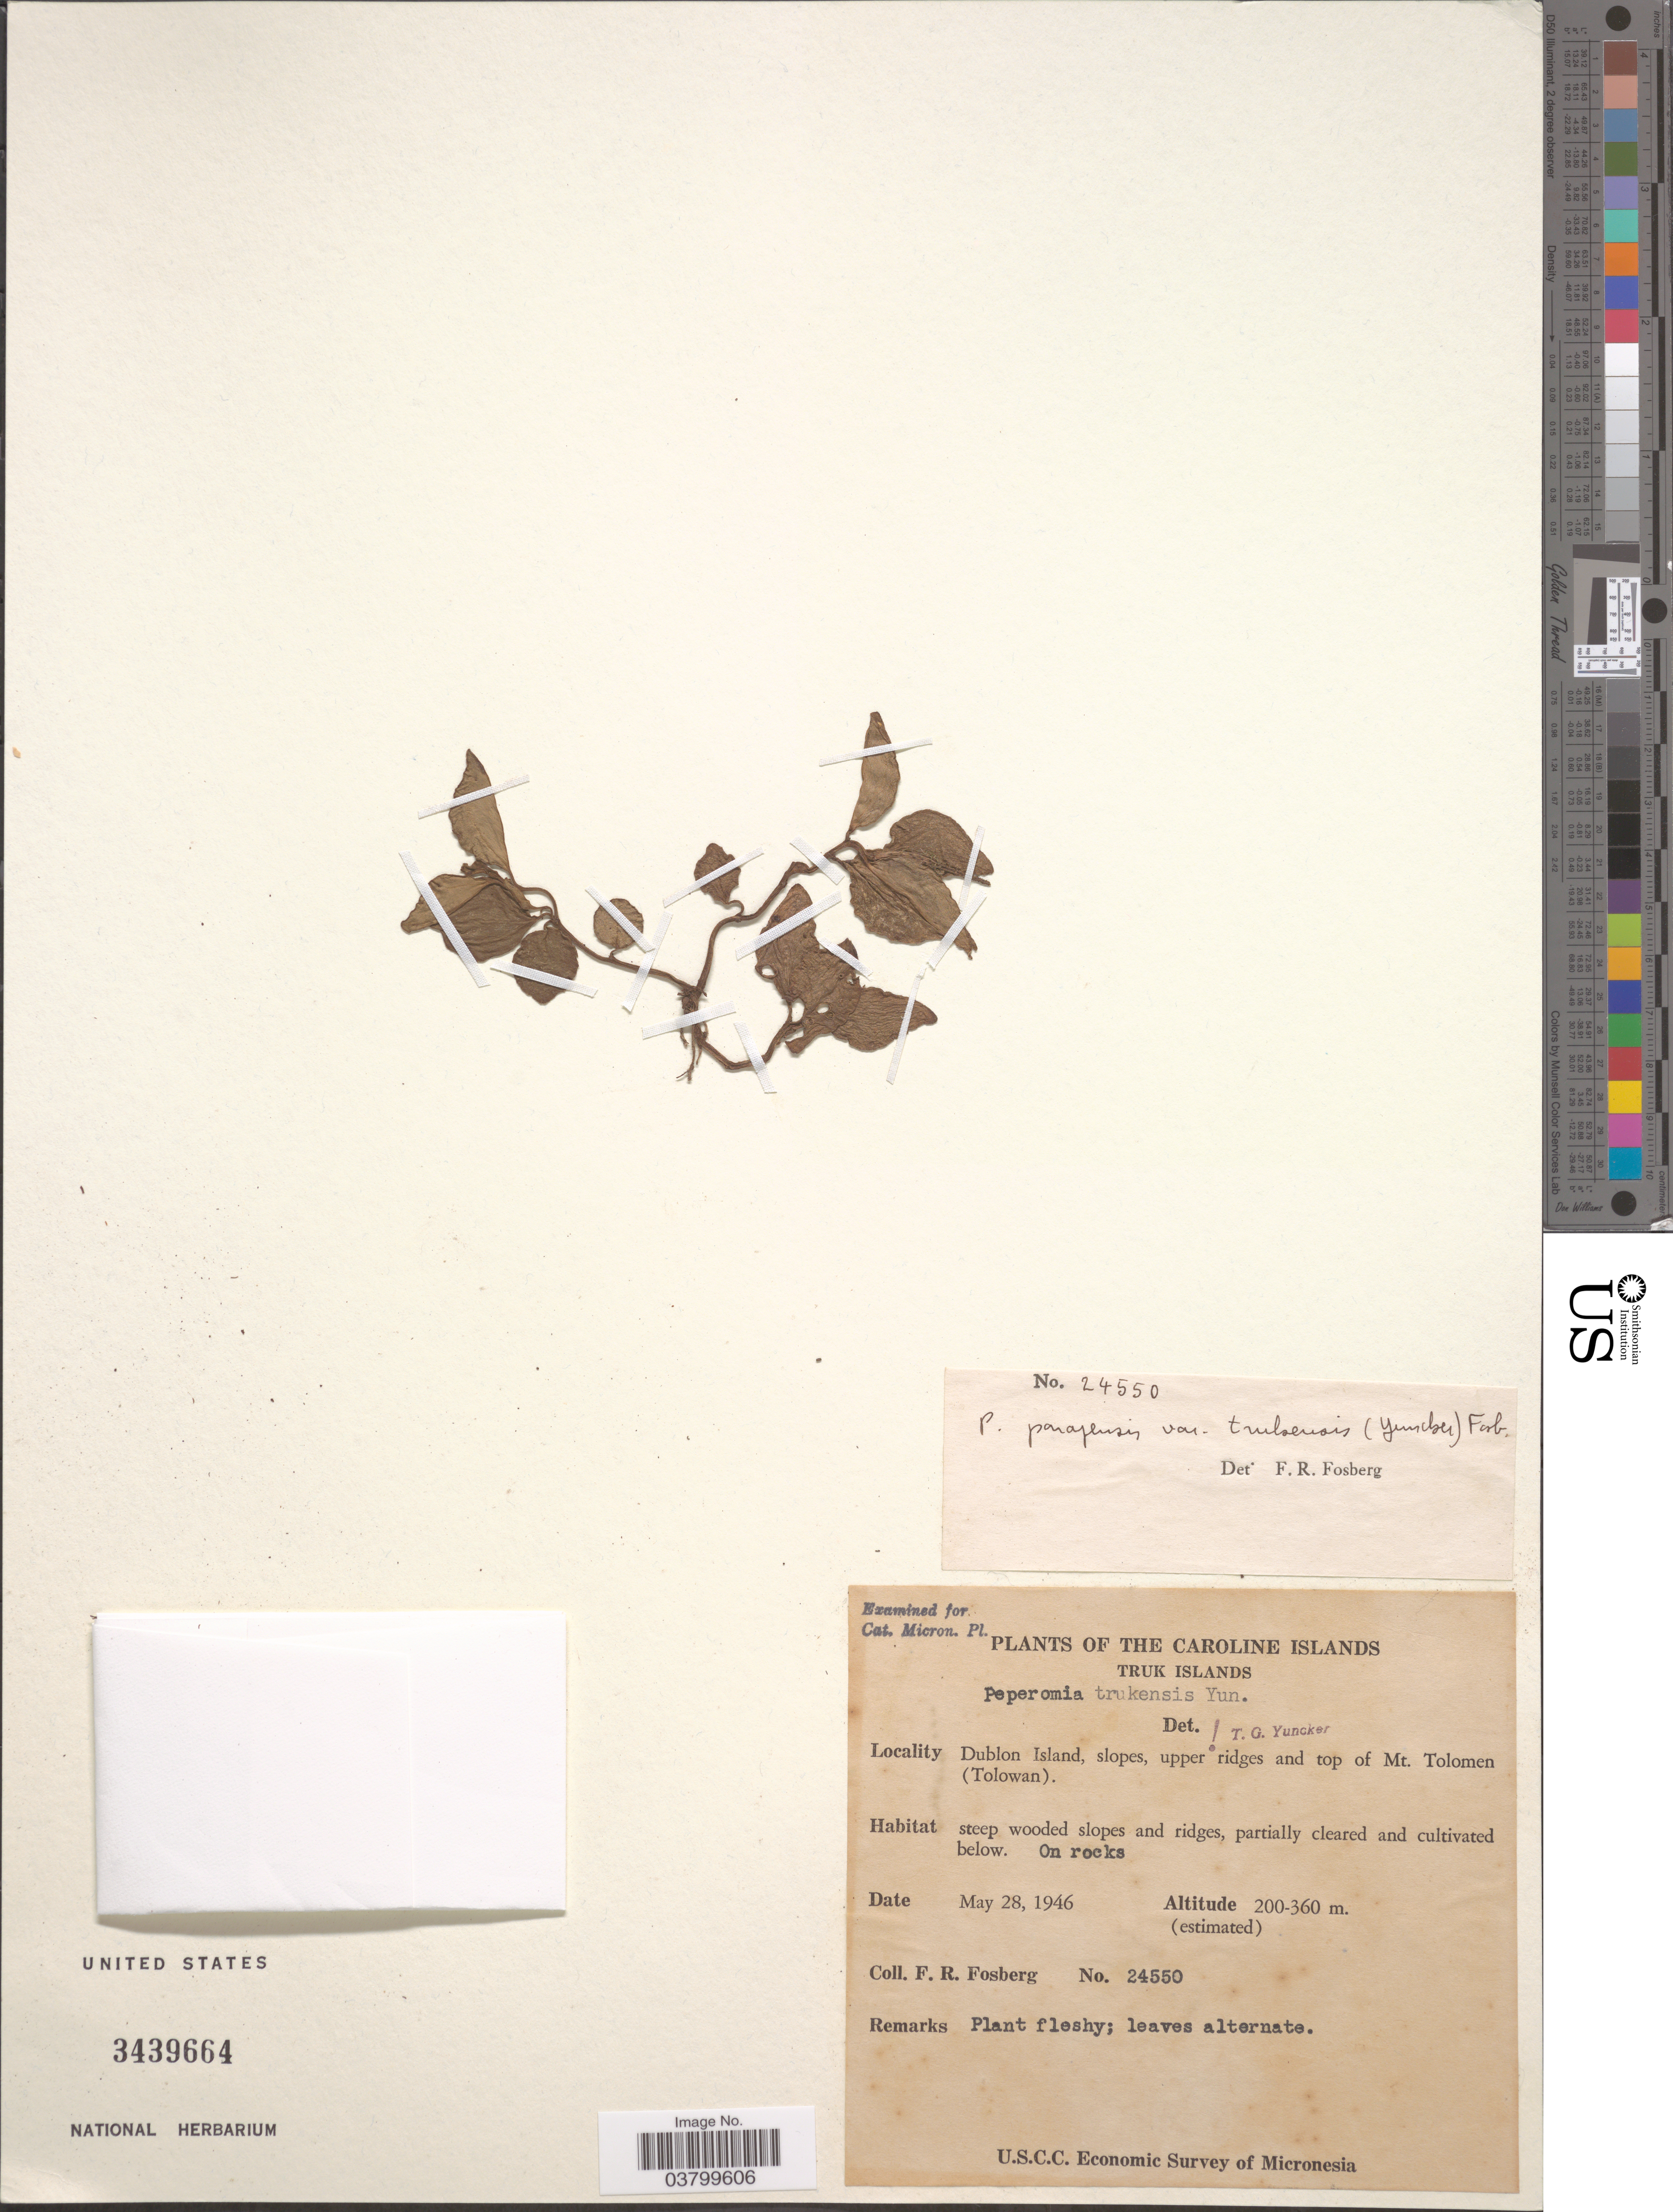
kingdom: Plantae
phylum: Tracheophyta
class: Magnoliopsida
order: Piperales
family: Piperaceae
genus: Peperomia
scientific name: Peperomia ponapensis var. trukensis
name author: (Yunck.) Fosberg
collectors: F. R. Fosberg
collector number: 24550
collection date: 1946-05-28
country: Micronesia, Federated States of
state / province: Truk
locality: The Caroline Islands. Truk Islands. Dublon Island, slopes, upper ridges and top of Mt. Tolomen (Tolowan).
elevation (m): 200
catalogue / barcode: US 3439664